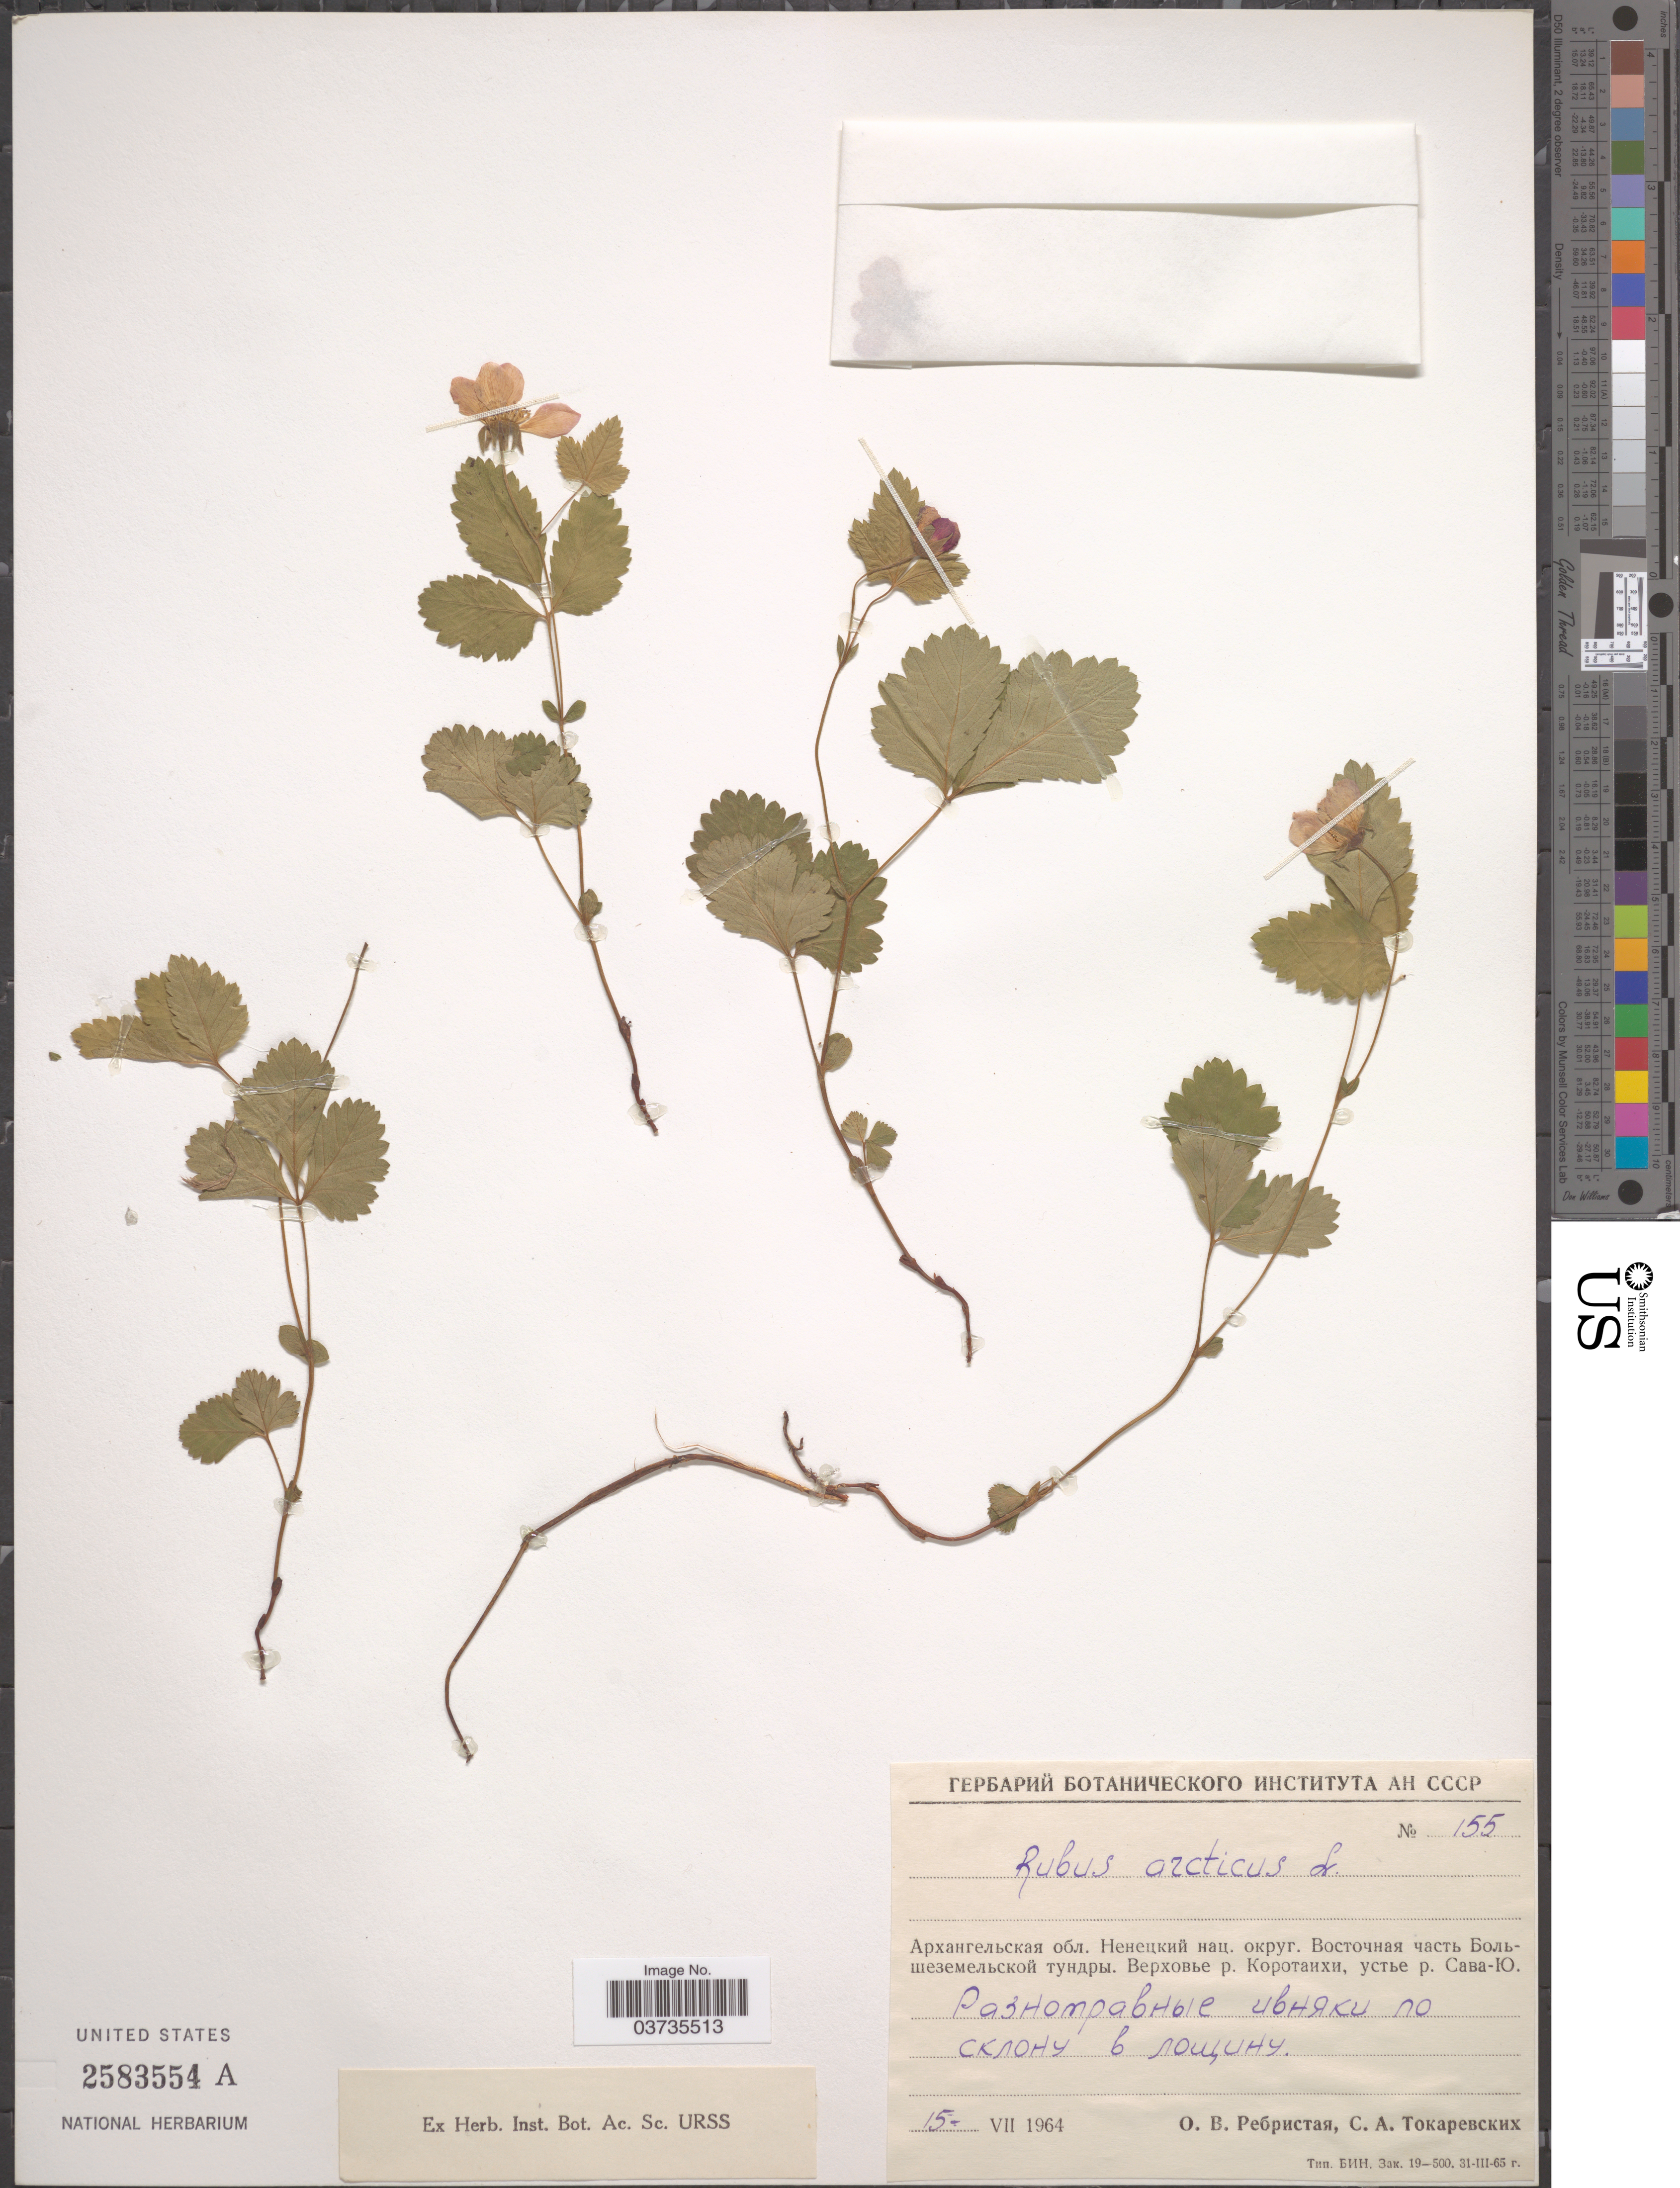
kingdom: Plantae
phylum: Tracheophyta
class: Magnoliopsida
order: Rosales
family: Rosaceae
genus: Rubus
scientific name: Rubus arcticus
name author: L.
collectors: O. Rebristaya & S. Tokarevskaya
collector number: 155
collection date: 1964-07-15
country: Russian Federation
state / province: Arkhangelsk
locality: Upper river Korotaikha, mouth of river Sava-U.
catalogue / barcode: US 2583554A